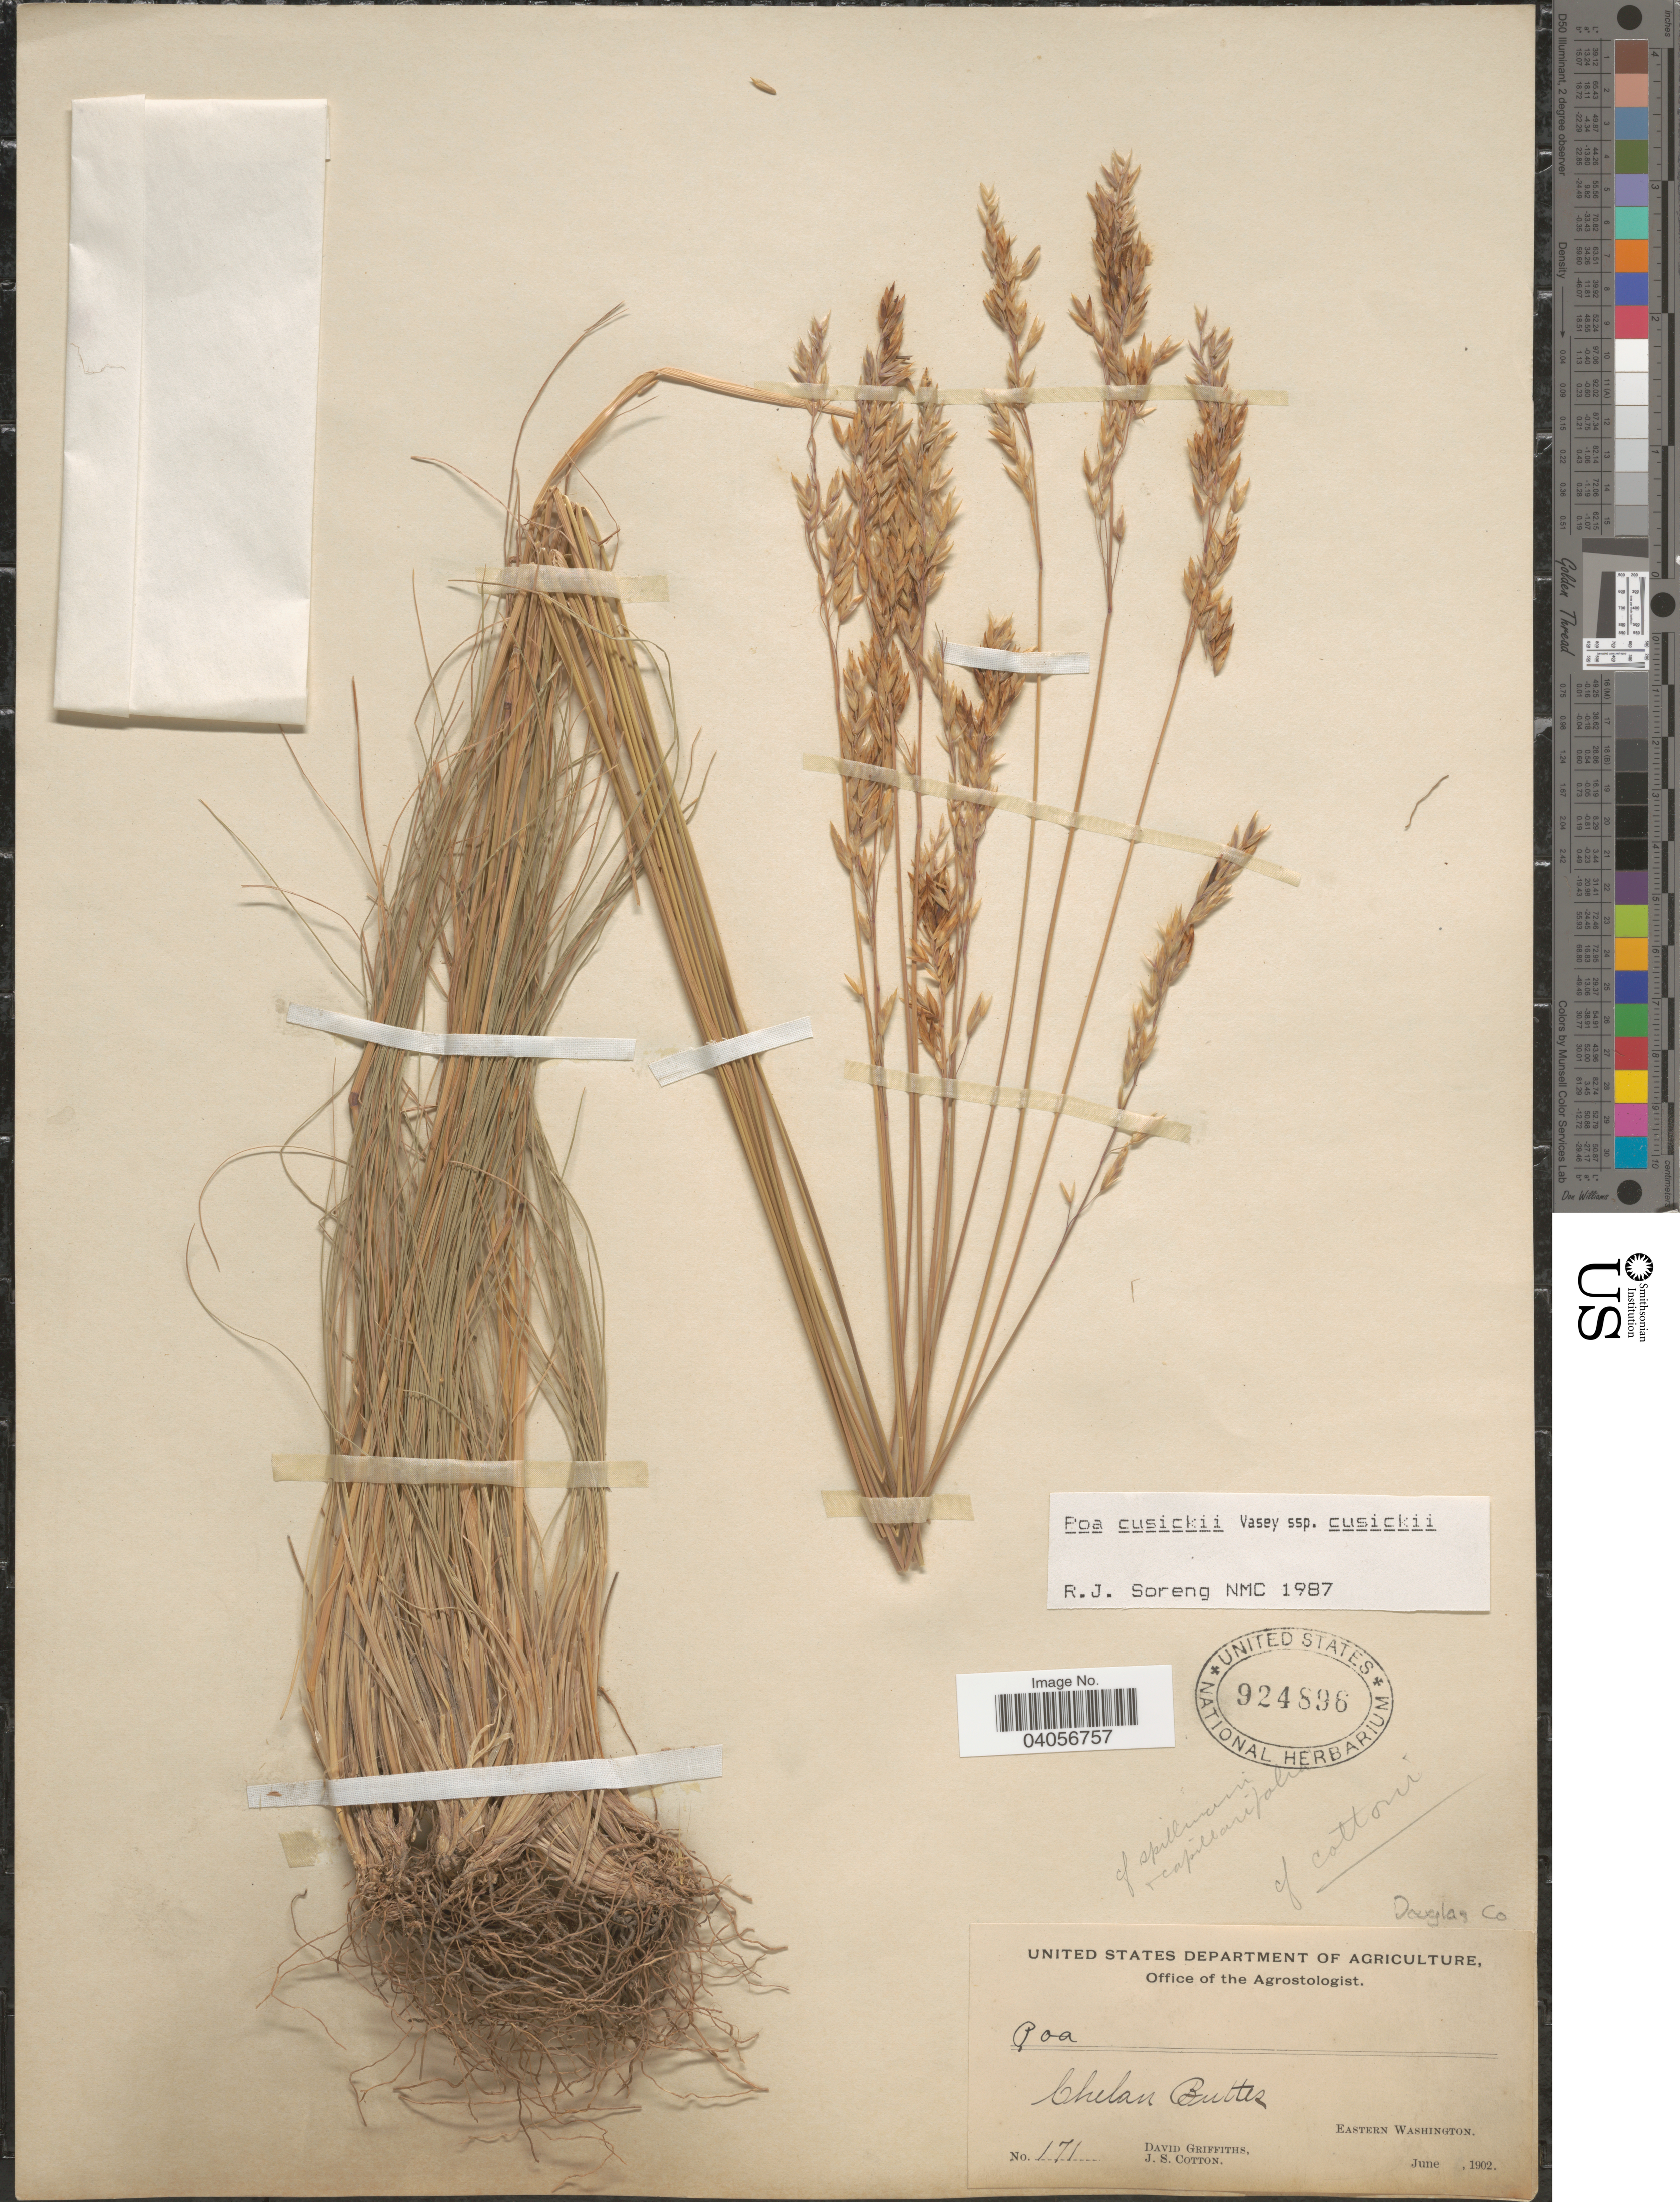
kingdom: Plantae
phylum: Tracheophyta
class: Liliopsida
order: Poales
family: Poaceae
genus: Poa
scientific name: Poa cusickii subsp. cusickii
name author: Vasey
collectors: D. Griffiths & J. S. Cotton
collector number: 171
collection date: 1902-06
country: United States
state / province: Washington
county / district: Chelan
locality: Chelan Buttes. Eastern Washington. Douglas Co.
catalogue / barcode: US 924896